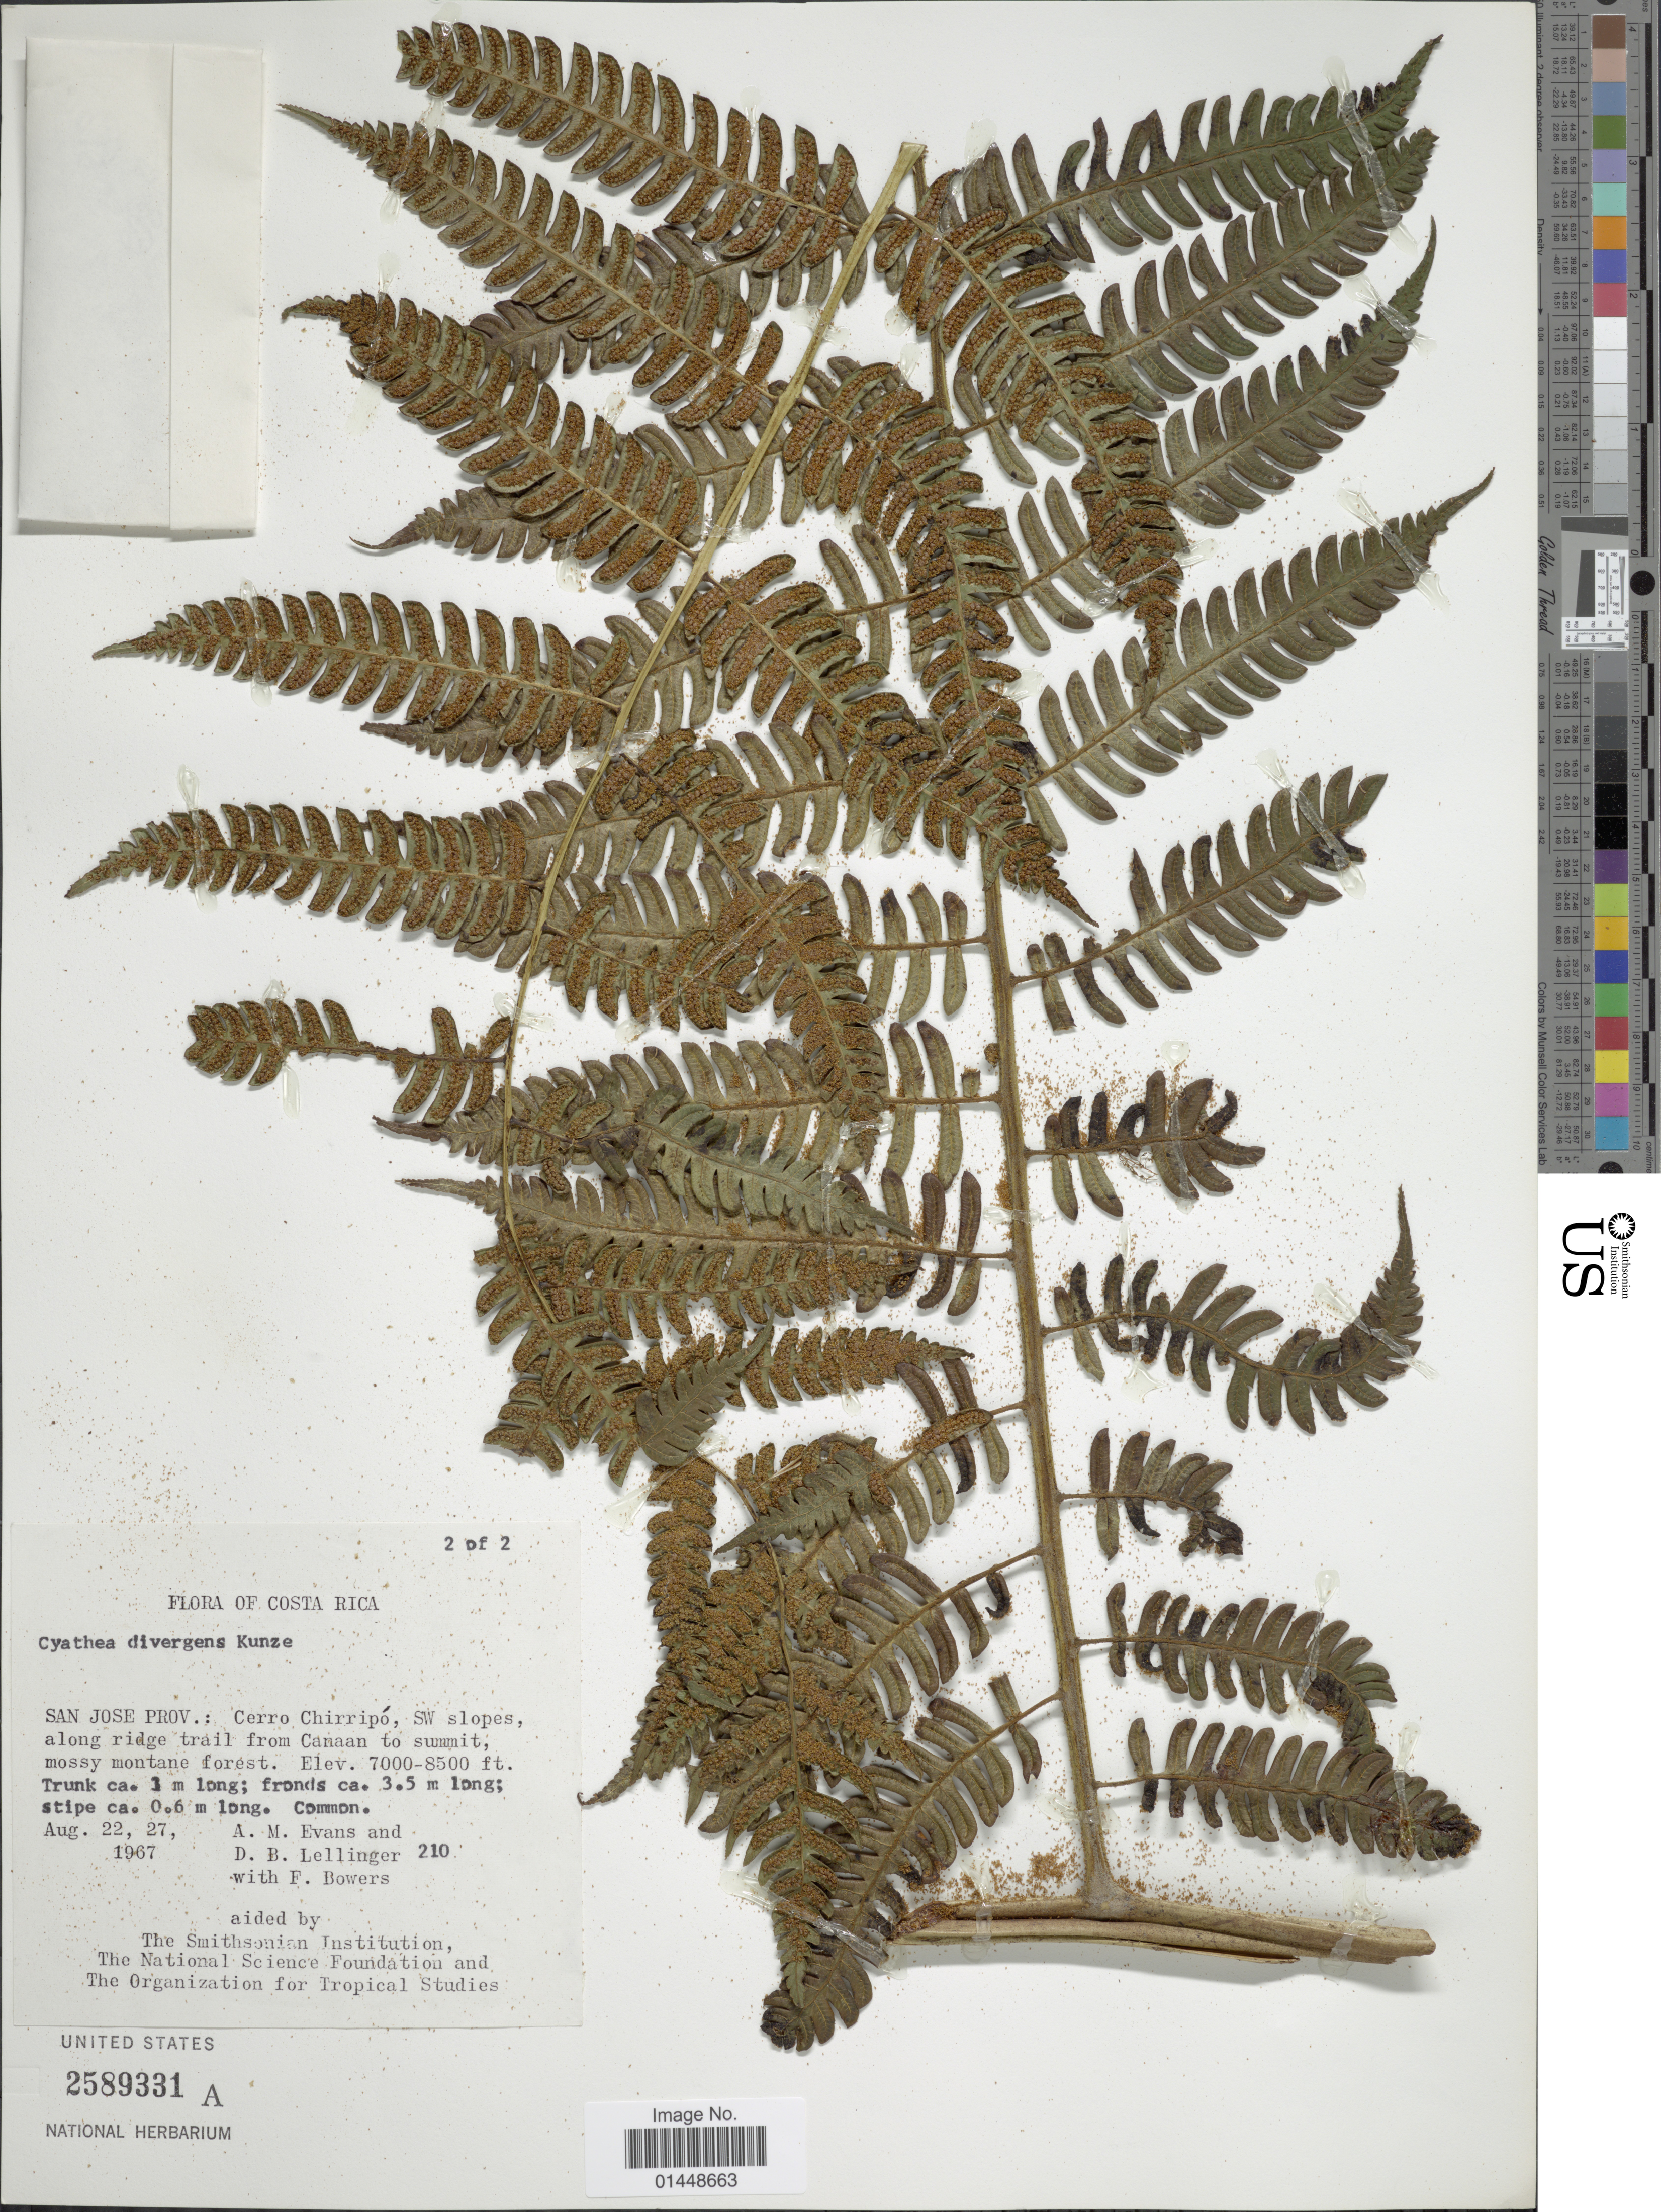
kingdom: Plantae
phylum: Tracheophyta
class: Polypodiopsida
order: Cyatheales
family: Cyatheaceae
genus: Cyathea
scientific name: Cyathea divergens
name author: Kunze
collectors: A. M. Evans, D. B. Lellinger & F. Bowers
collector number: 210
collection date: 1967-08-22/1967-08-27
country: Costa Rica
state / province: San José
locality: San Jose Prov.: Cerro Chirripó, SW slopes, along ridge trail from Canaan to summit, mossy montane forest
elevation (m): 2134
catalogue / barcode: US 2589331A